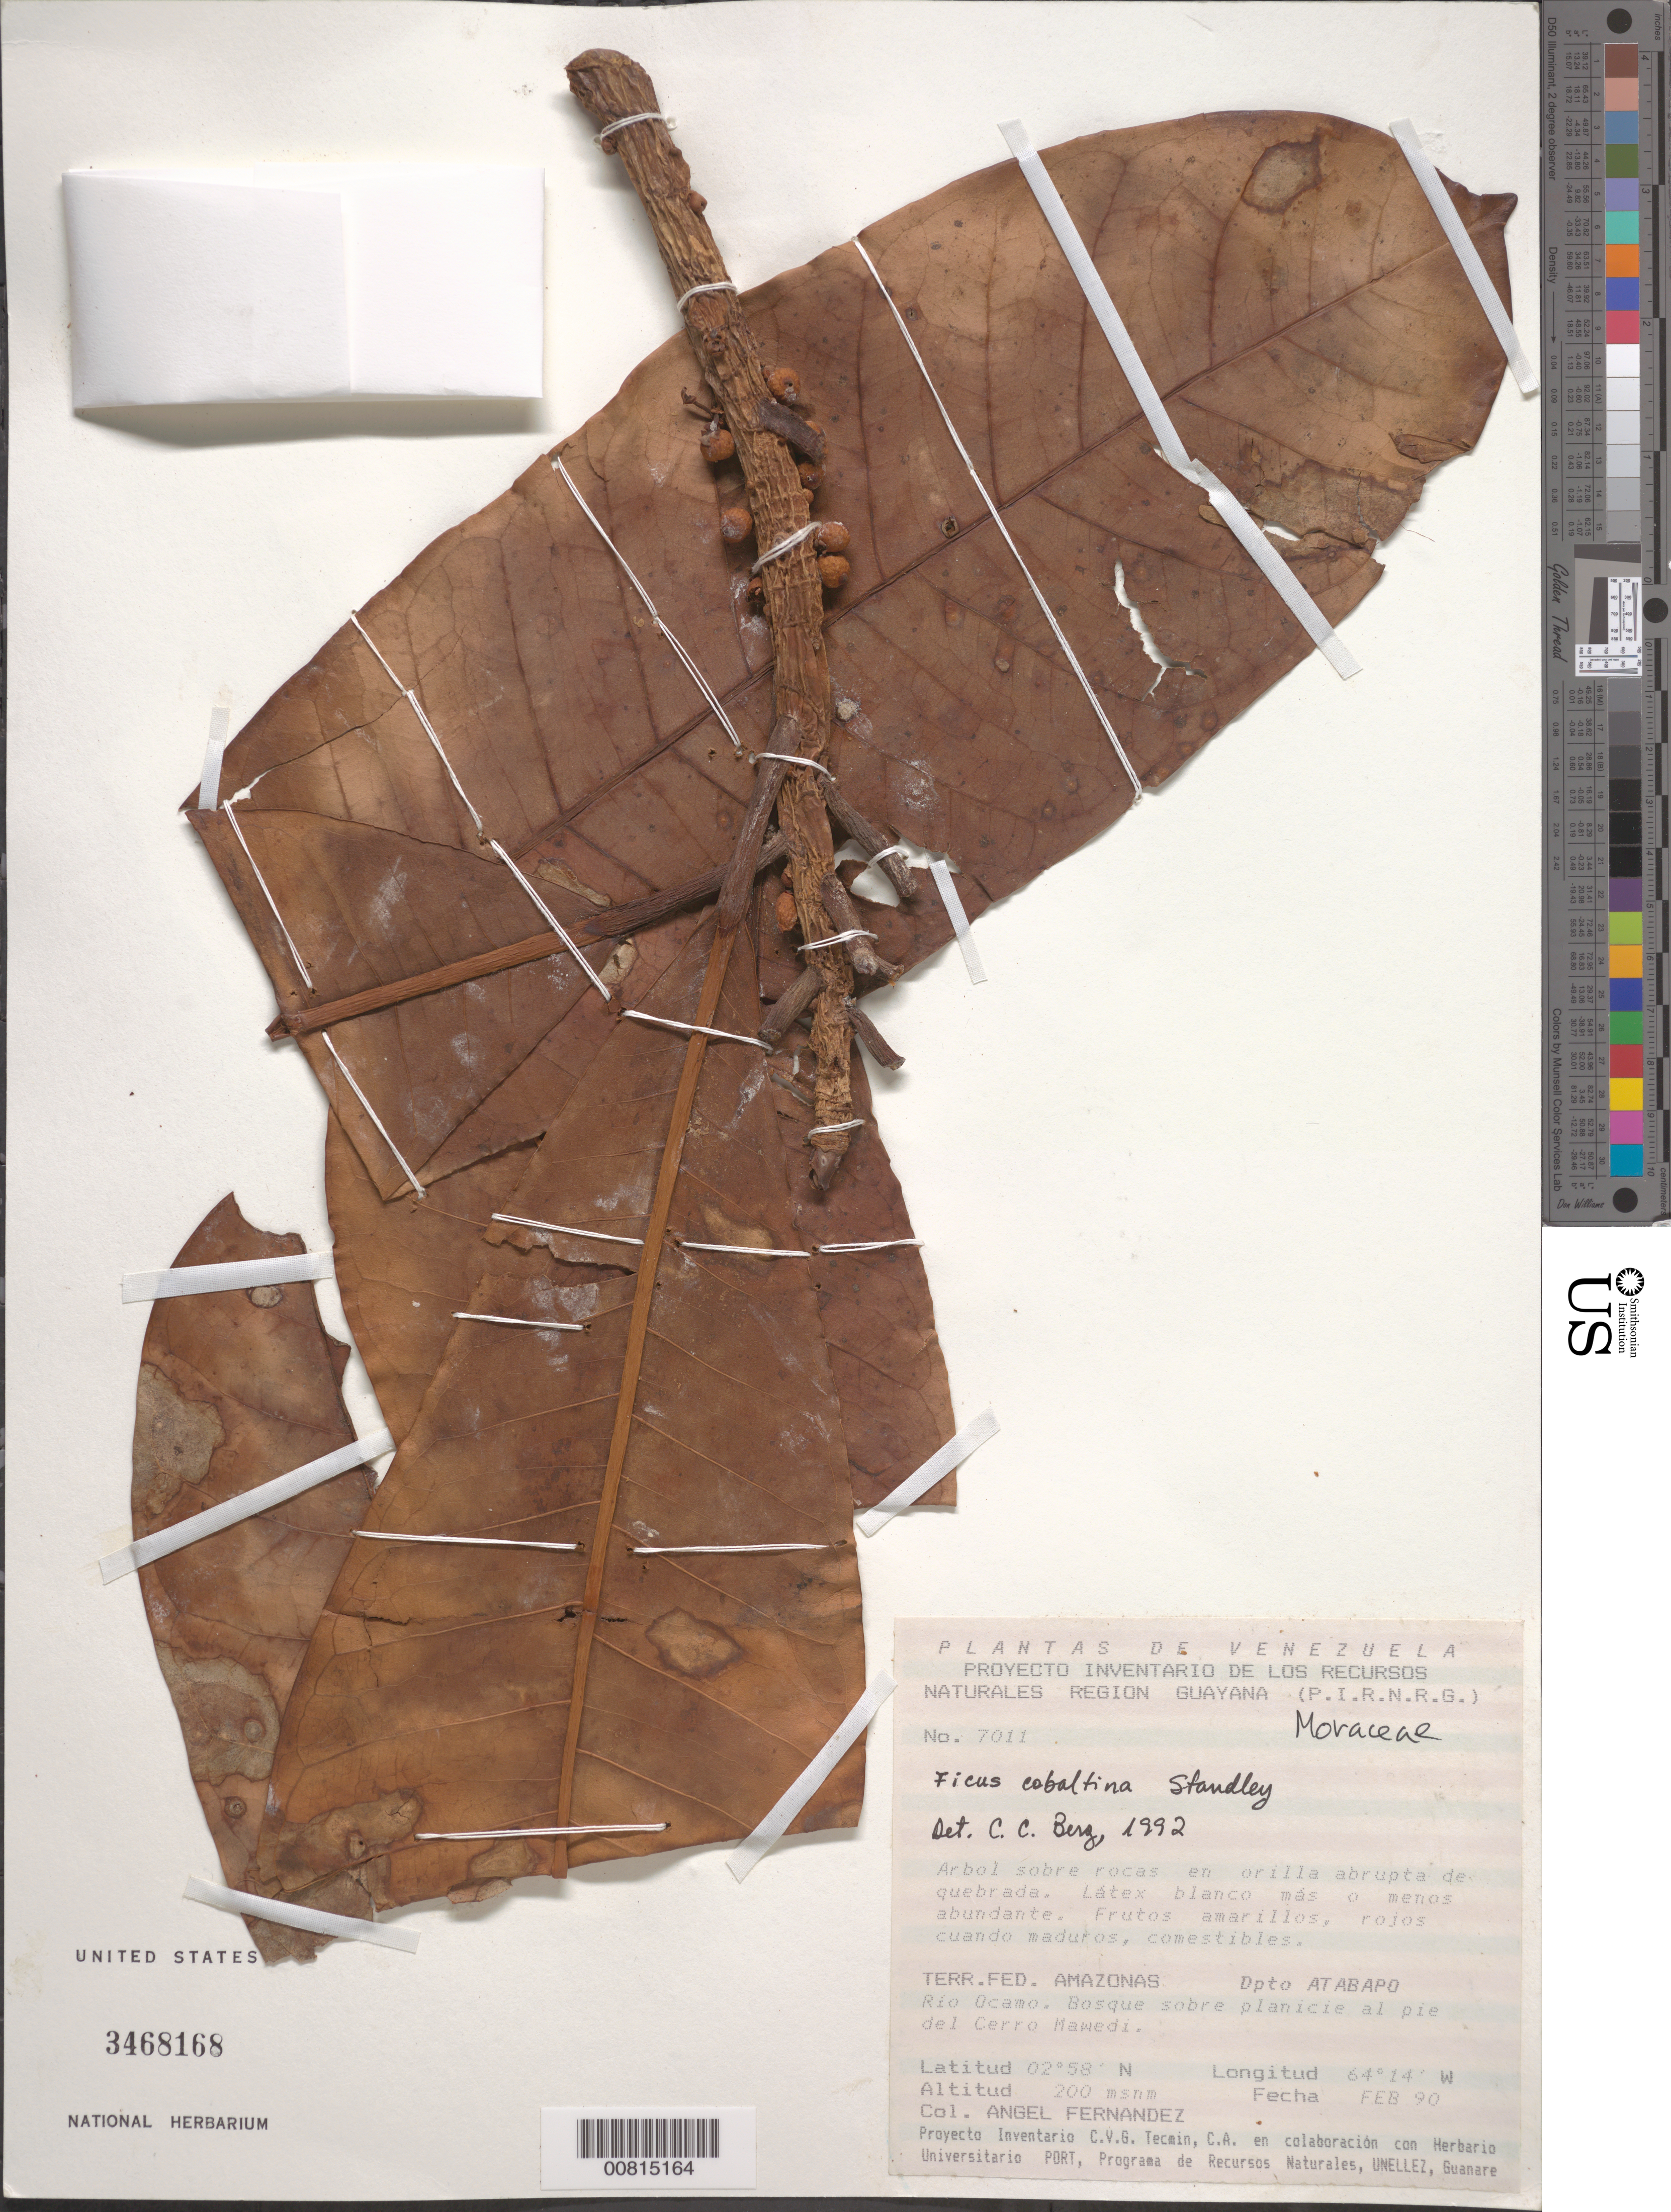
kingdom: Plantae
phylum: Tracheophyta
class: Magnoliopsida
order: Rosales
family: Moraceae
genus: Ficus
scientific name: Ficus caballina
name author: Standl.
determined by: Berg, C. C.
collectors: A. Fernández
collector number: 7011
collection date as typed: Feb-90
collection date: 1990-02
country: Venezuela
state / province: Amazonas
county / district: Atabapo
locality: Río Ocamo, Cerro Mawedi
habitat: Bosque sobre planicie al pié del cerro; sobre rocas en orilla abrupta de quebrada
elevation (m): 200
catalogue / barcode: US 3468168